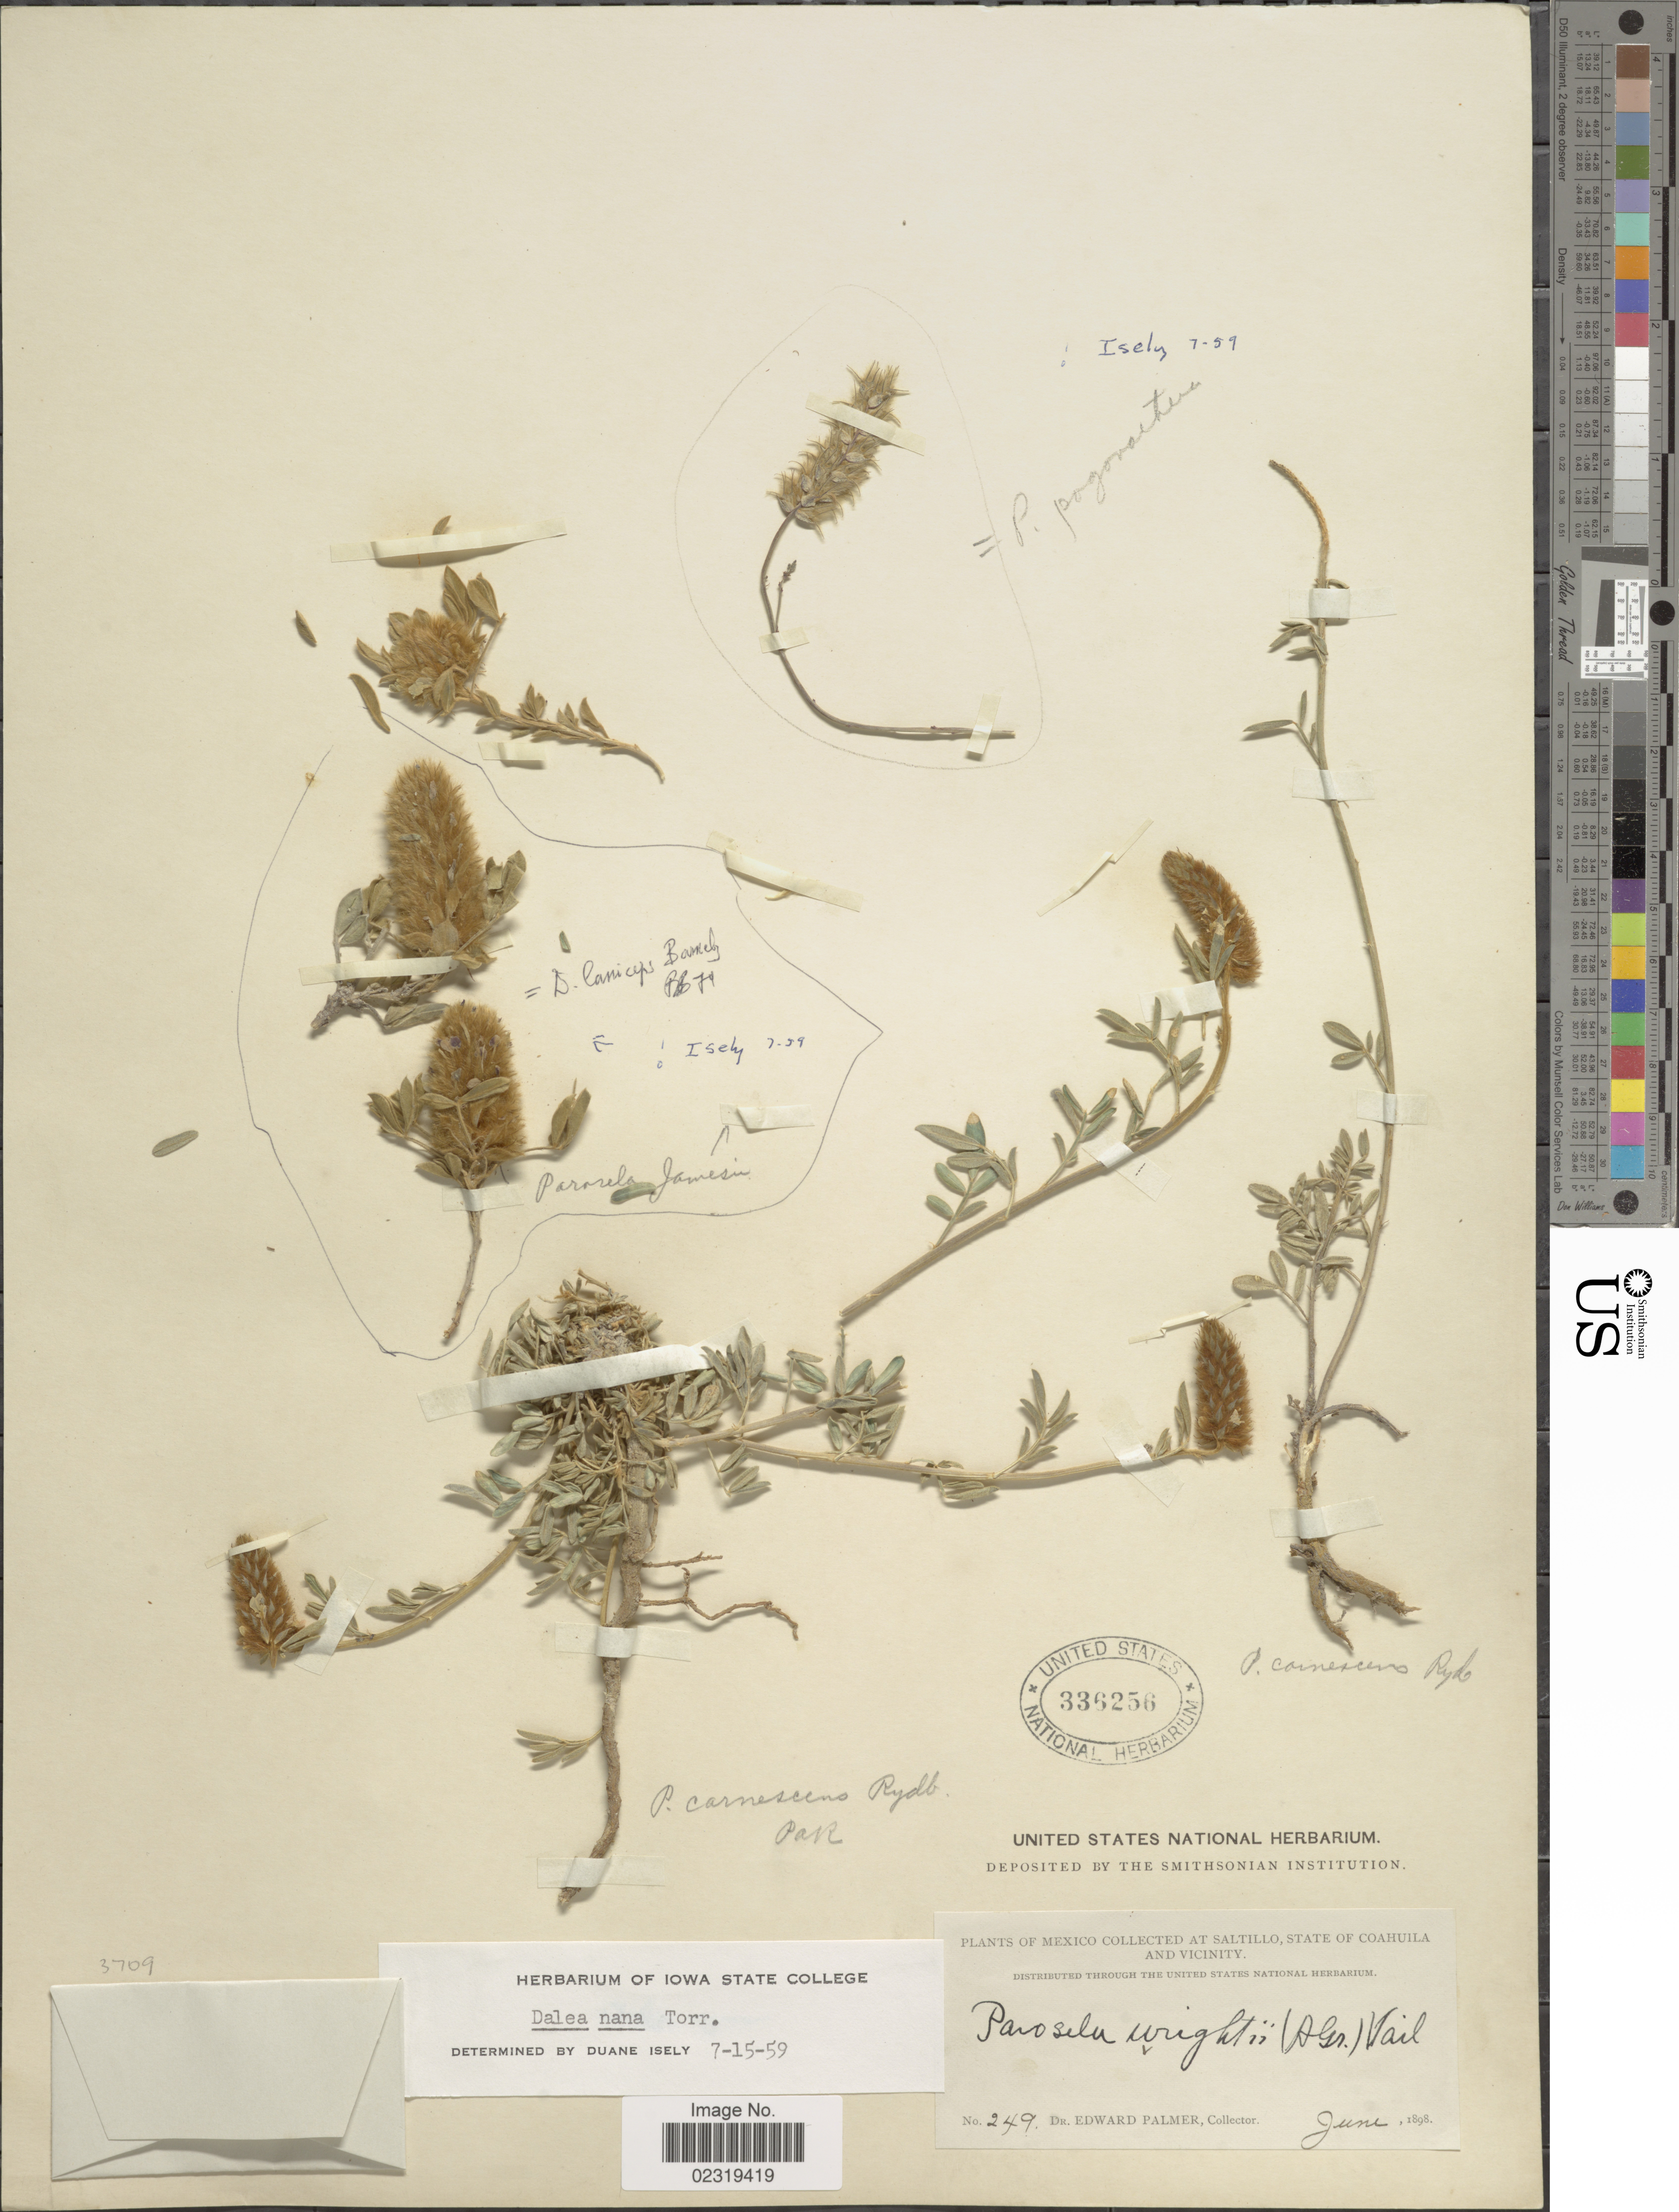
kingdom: Plantae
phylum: Tracheophyta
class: Magnoliopsida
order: Fabales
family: Fabaceae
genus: Dalea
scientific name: Dalea laniceps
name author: Barneby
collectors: E. Palmer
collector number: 249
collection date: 1898-06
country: Mexico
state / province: Coahuila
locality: Saltillo, State of Coahuila and Vicinity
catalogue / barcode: US 336256